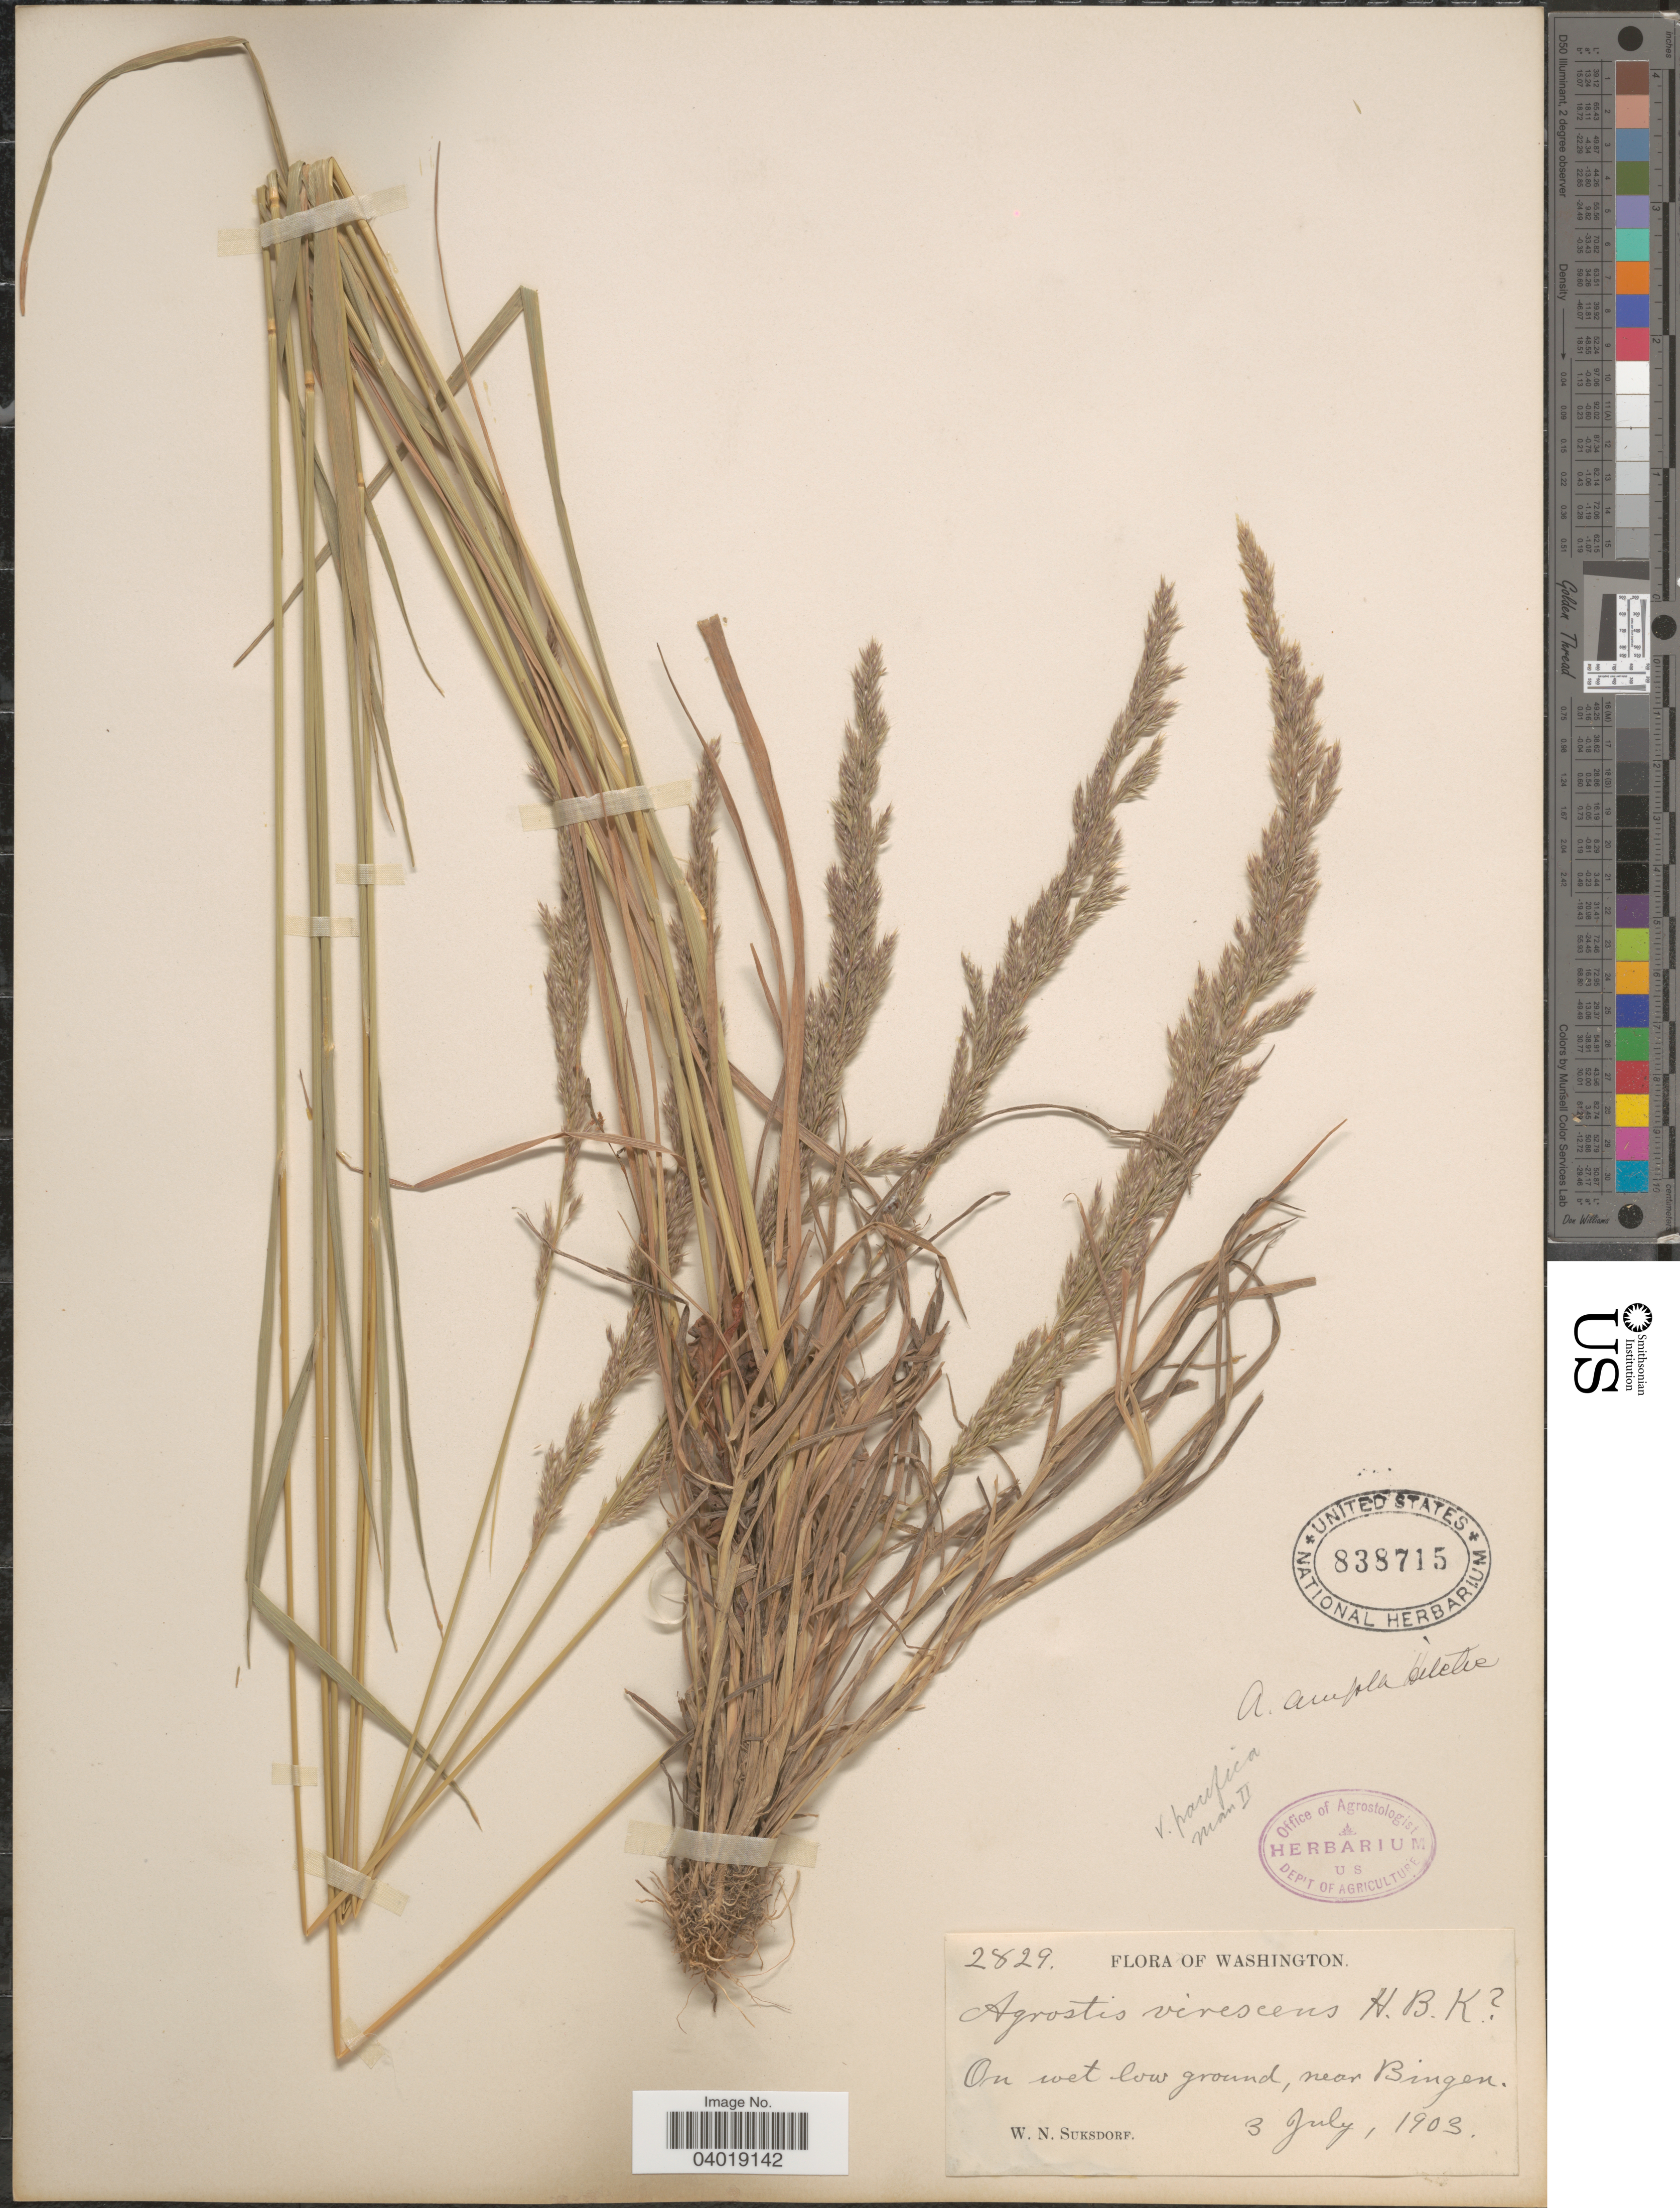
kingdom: Plantae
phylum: Tracheophyta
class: Liliopsida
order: Poales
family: Poaceae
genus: Agrostis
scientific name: Agrostis exarata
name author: Trin.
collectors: W. N. Suksdorf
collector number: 2829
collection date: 1903-07-03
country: United States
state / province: Washington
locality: Near Bingen.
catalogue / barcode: US 838715